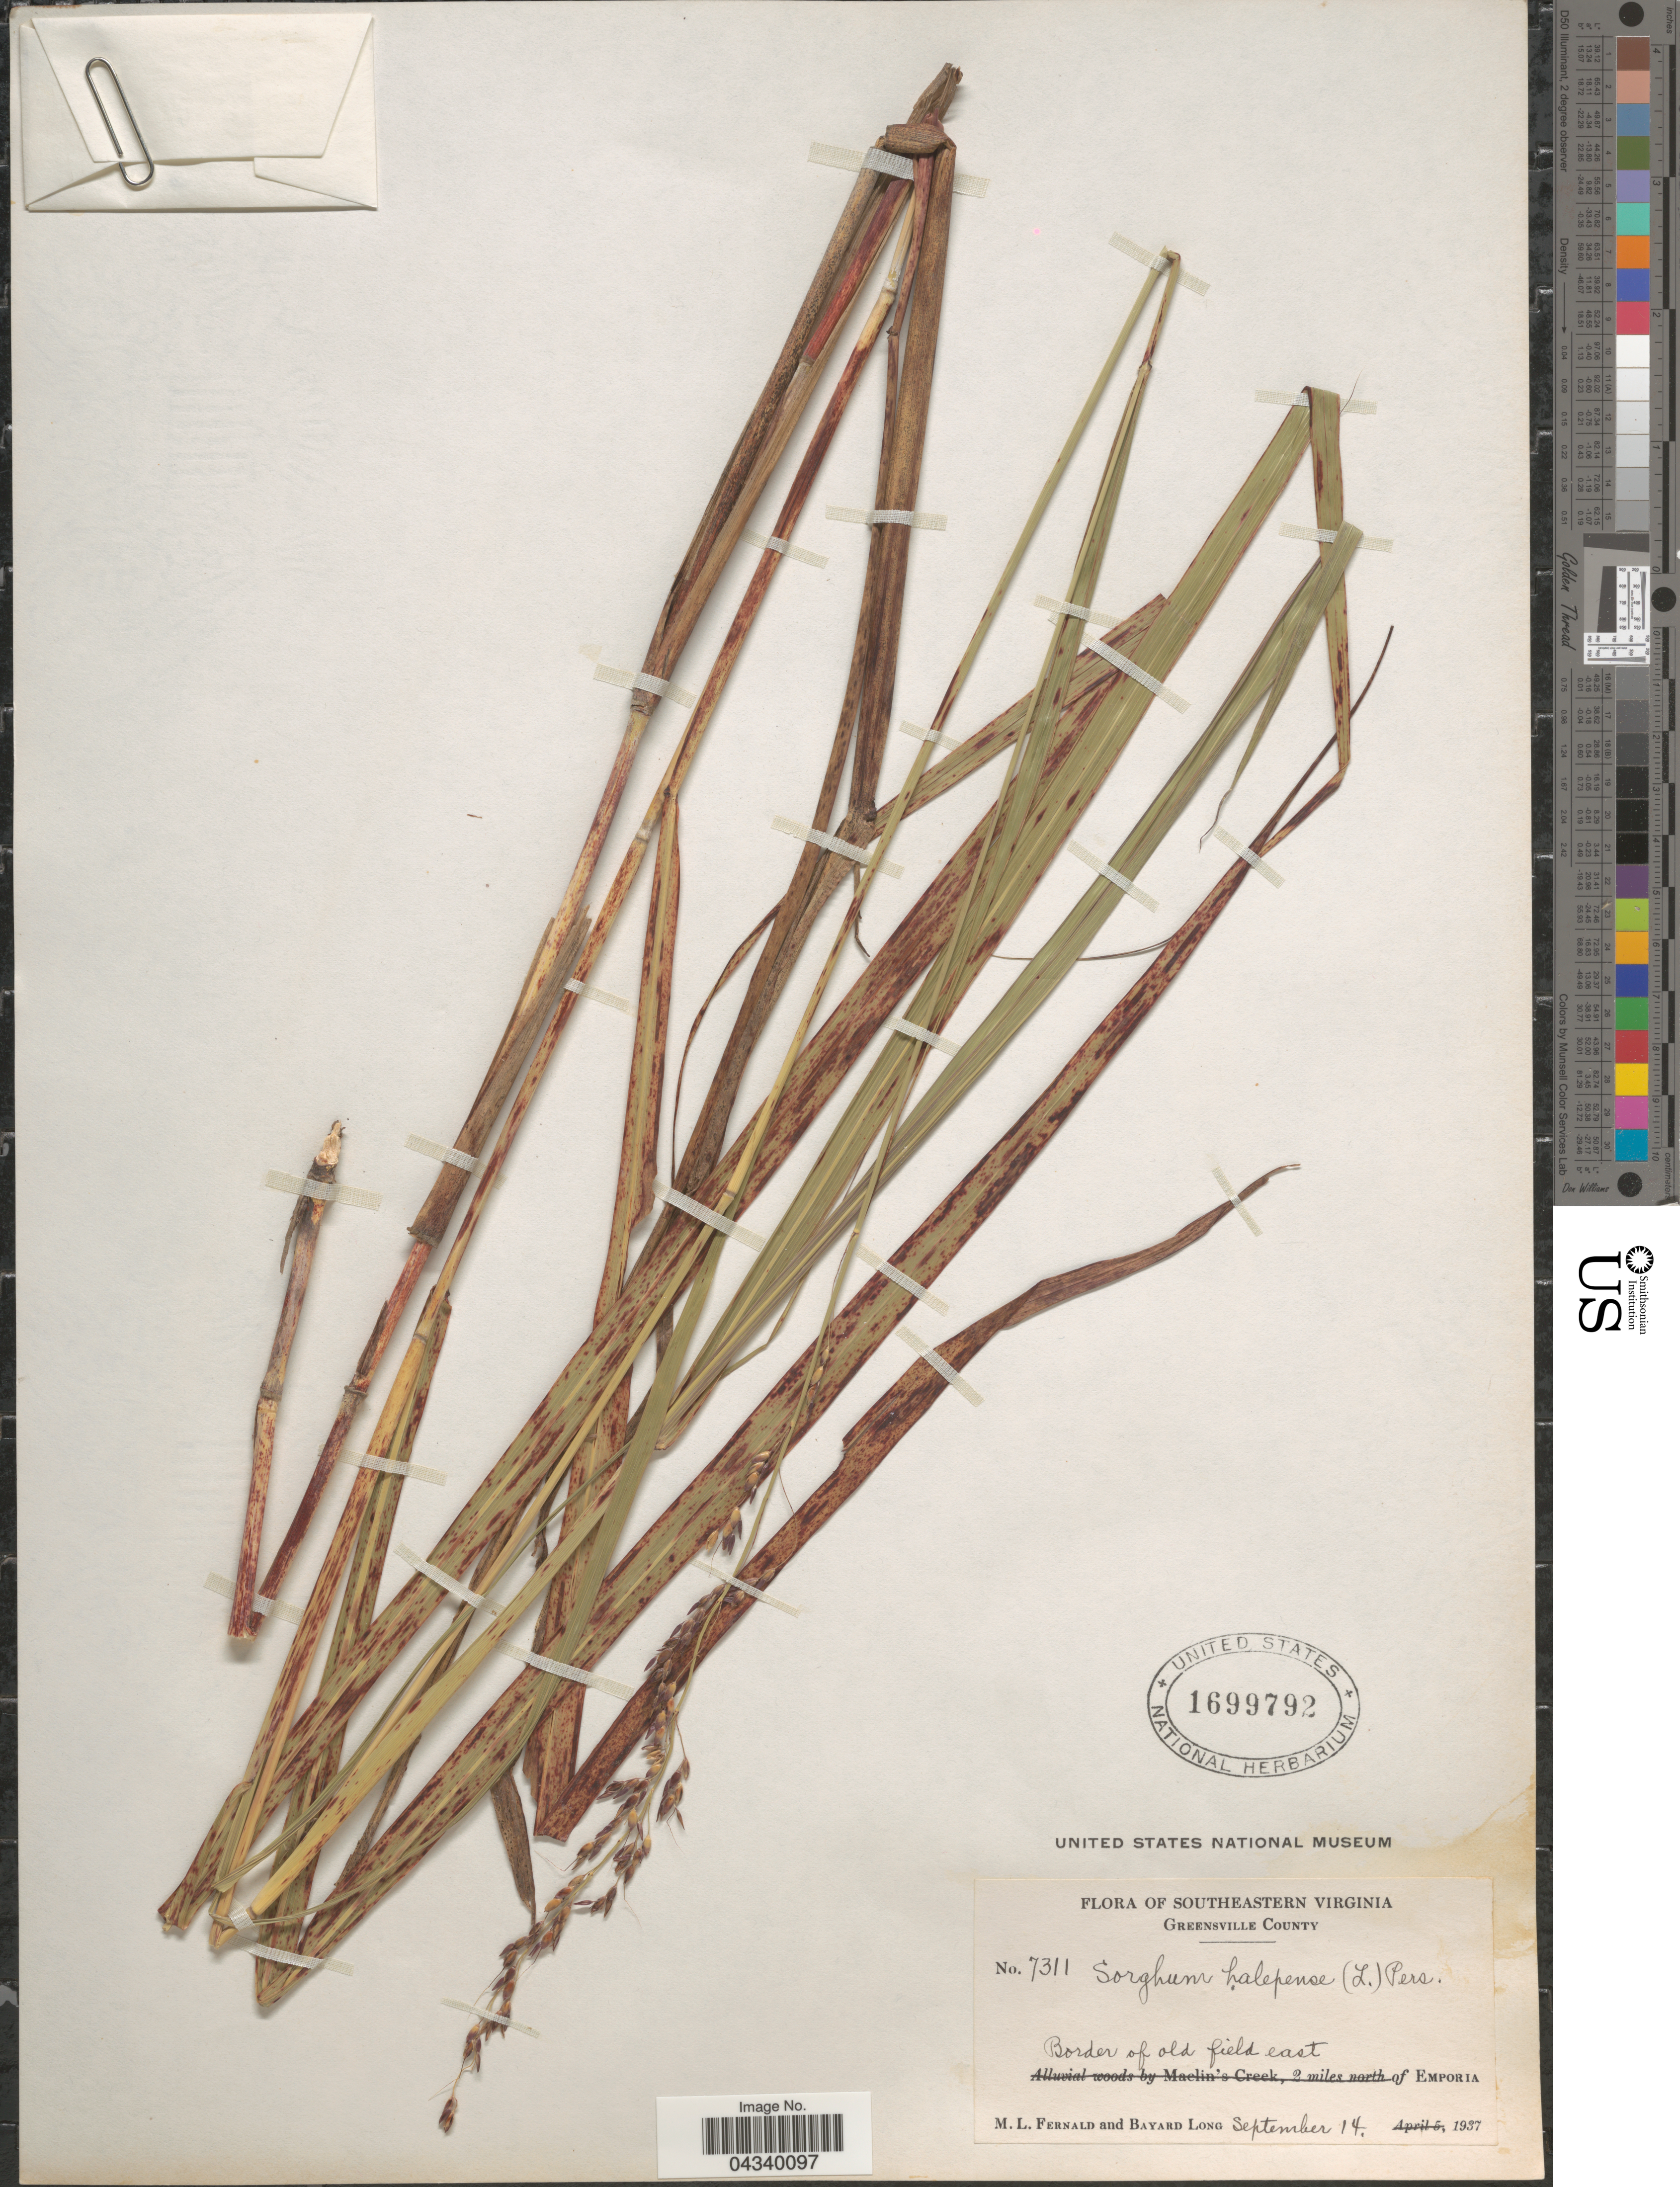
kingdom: Plantae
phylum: Tracheophyta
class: Liliopsida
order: Poales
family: Poaceae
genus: Sorghum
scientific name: Sorghum halepense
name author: (L.) Pers.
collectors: M. L. Fernald & B. Long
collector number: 7311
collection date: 1937-09-14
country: United States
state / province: Virginia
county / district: Greensville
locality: Southeastern Virginia. Greensville County. Border of old field east of Emporia.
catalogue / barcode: US 1699792